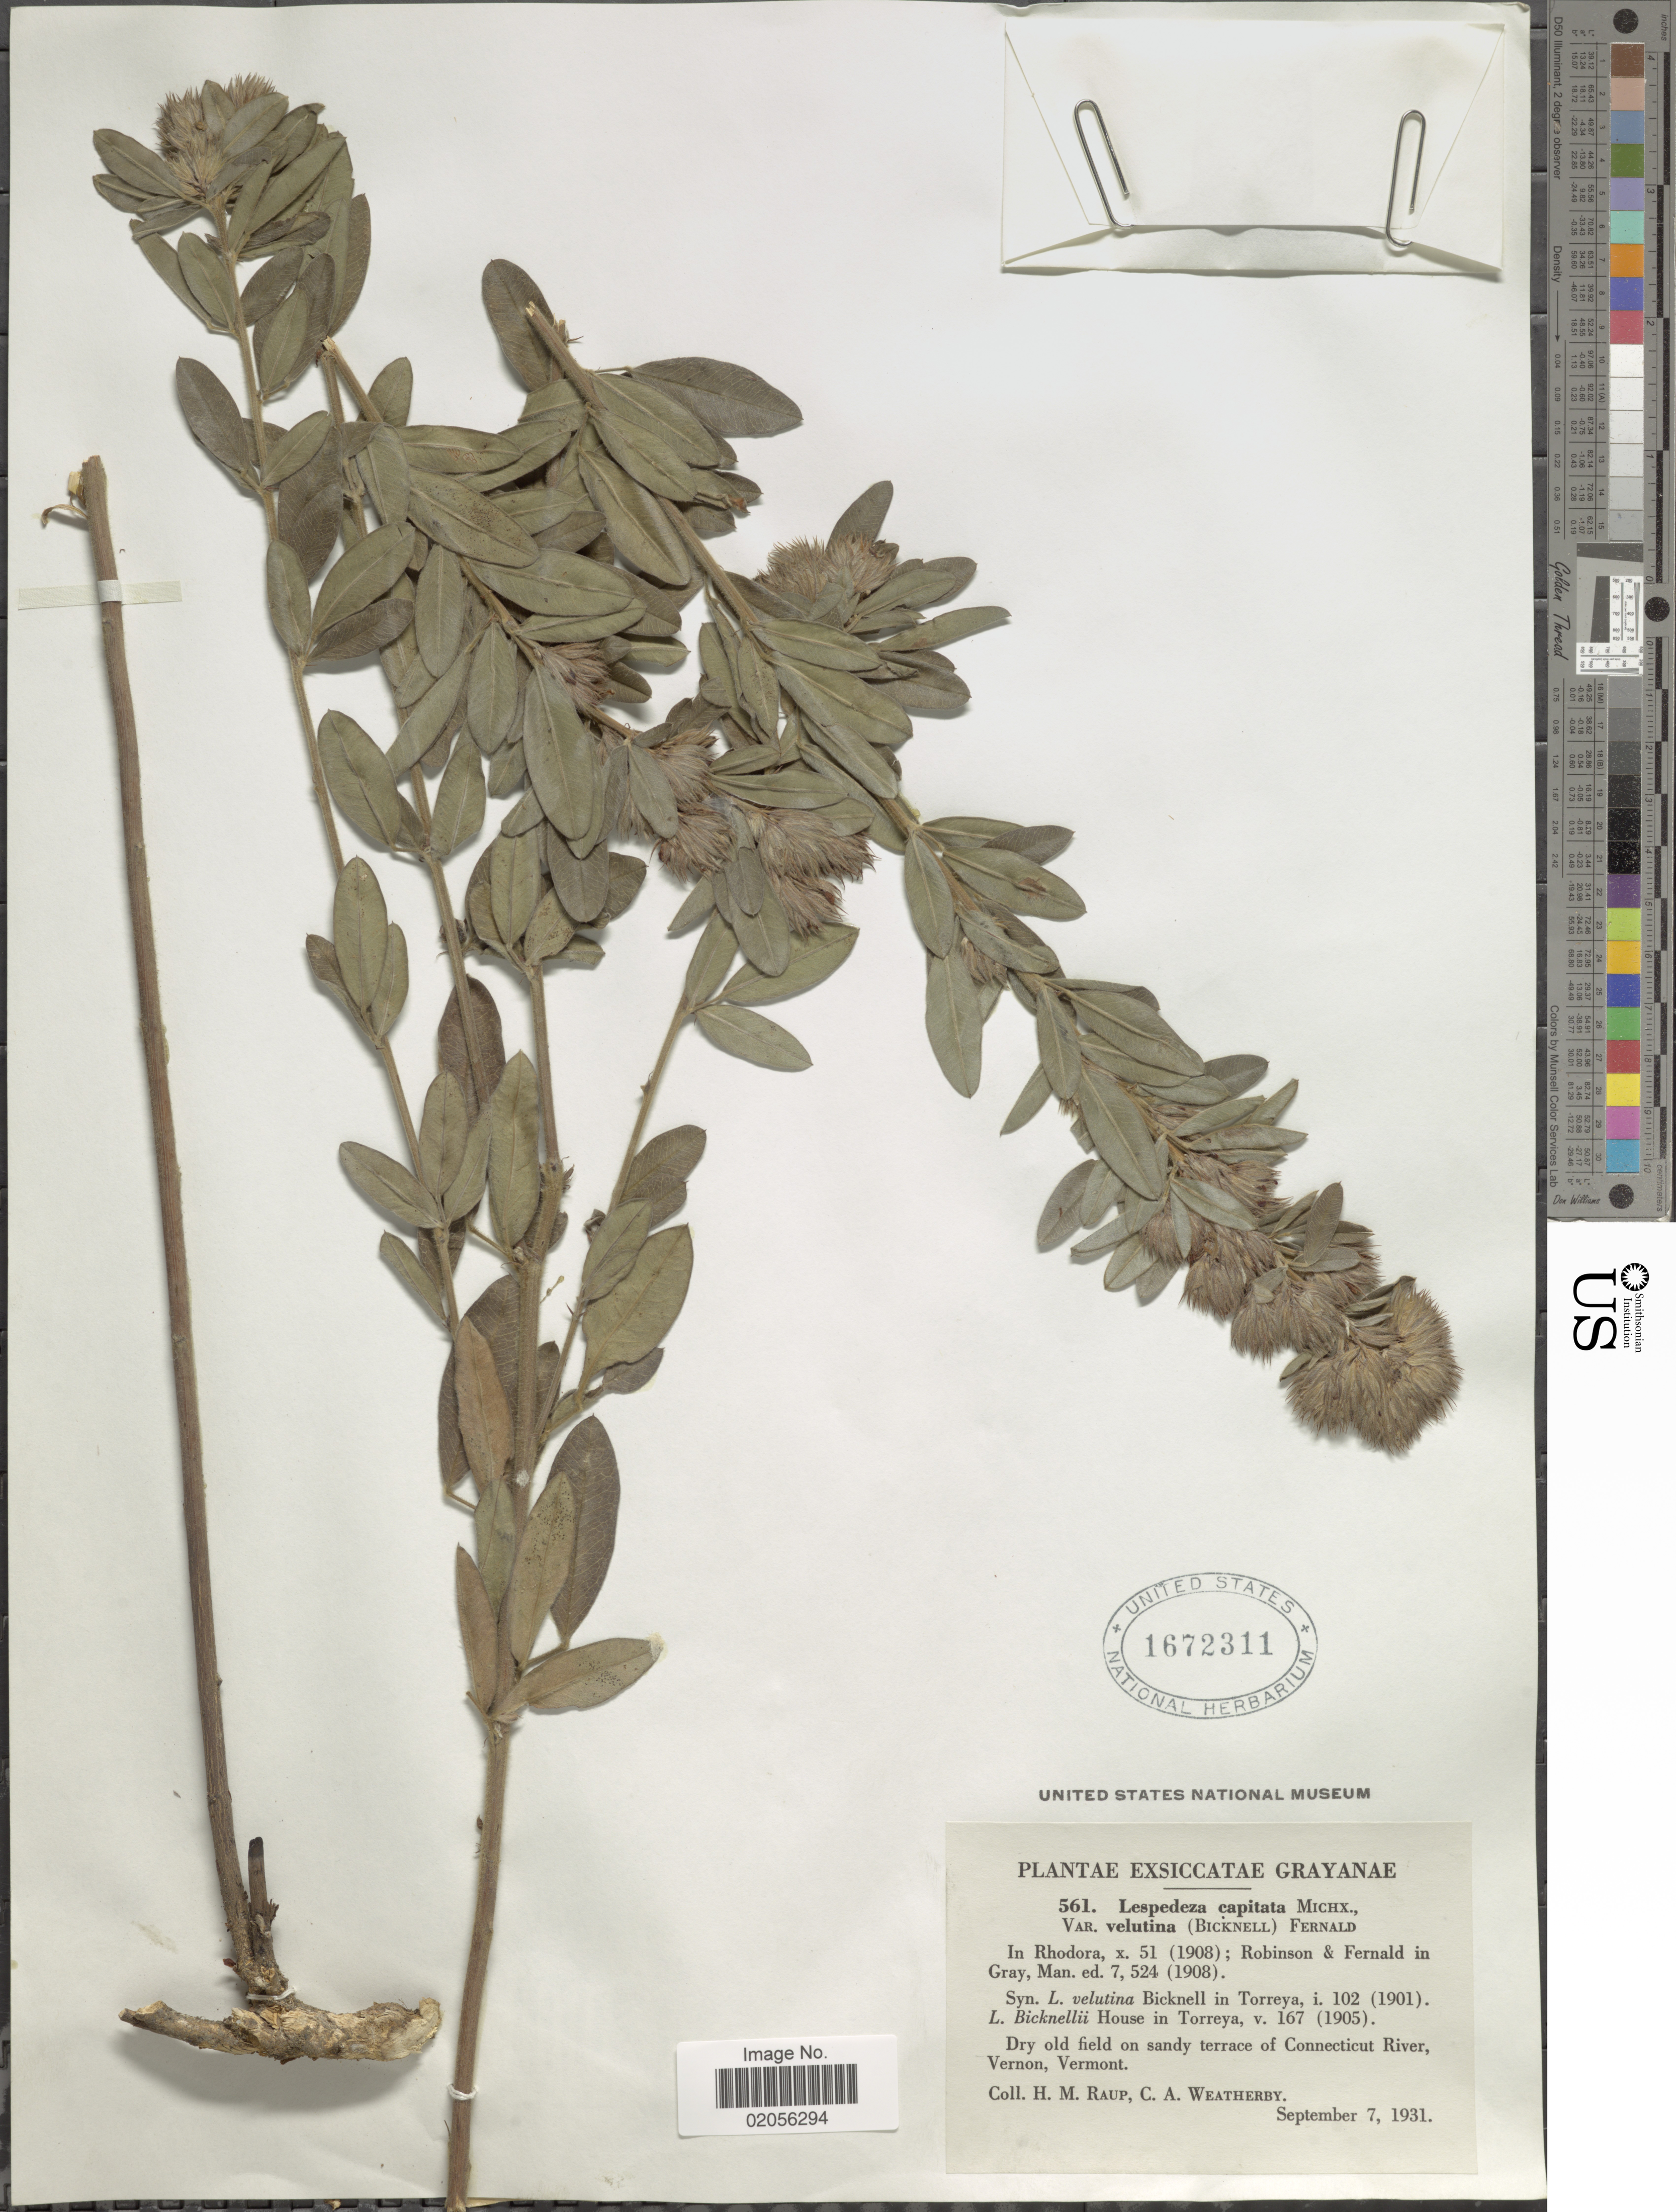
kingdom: Plantae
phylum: Tracheophyta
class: Magnoliopsida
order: Fabales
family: Fabaceae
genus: Lespedeza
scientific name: Lespedeza capitata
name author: Michx.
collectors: H. Raup & C. A. Weatherby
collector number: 561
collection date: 1931-09-07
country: United States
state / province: Vermont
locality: Grayanae. terrace of Connecticut River, Vernon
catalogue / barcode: US 1672311